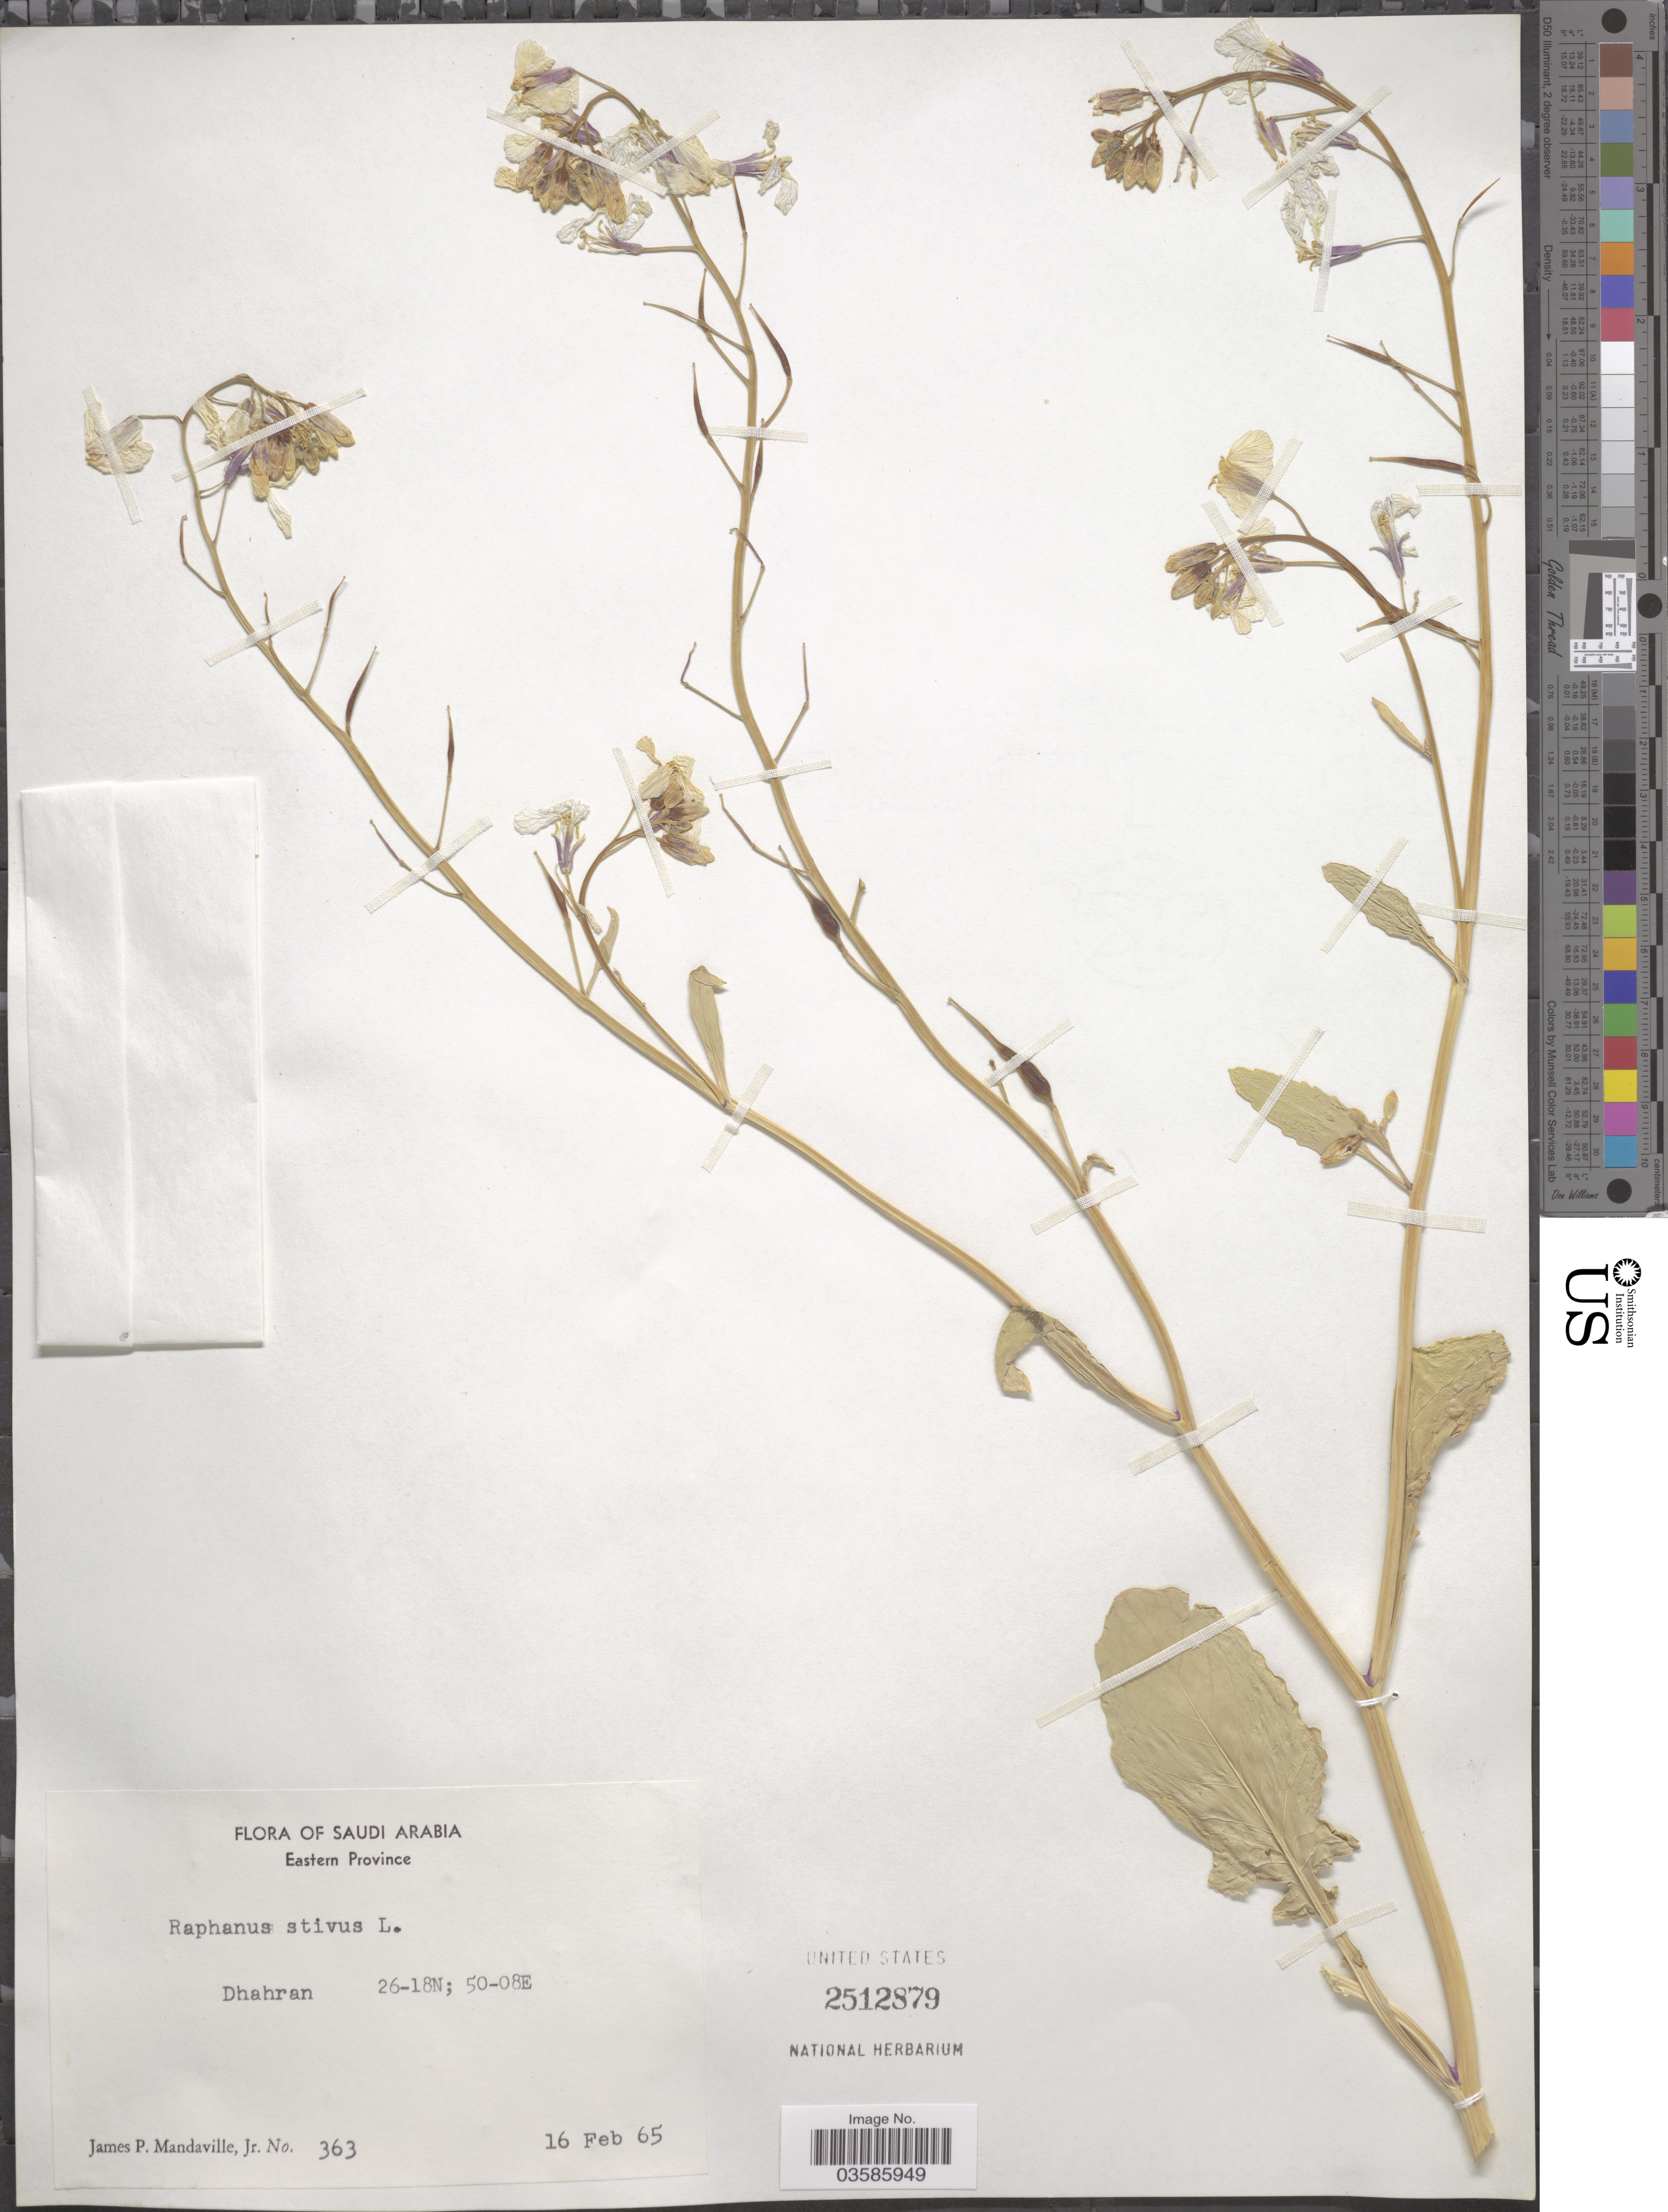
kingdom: Plantae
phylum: Tracheophyta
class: Magnoliopsida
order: Brassicales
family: Brassicaceae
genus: Raphanus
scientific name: Raphanus sativus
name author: L.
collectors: J. Mandaville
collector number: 363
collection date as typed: Transcribed d/m/y: 16/2/65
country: Saudi Arabia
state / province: Ash Sharqiyah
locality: Eastern Province. Dhahran.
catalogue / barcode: US 2512879